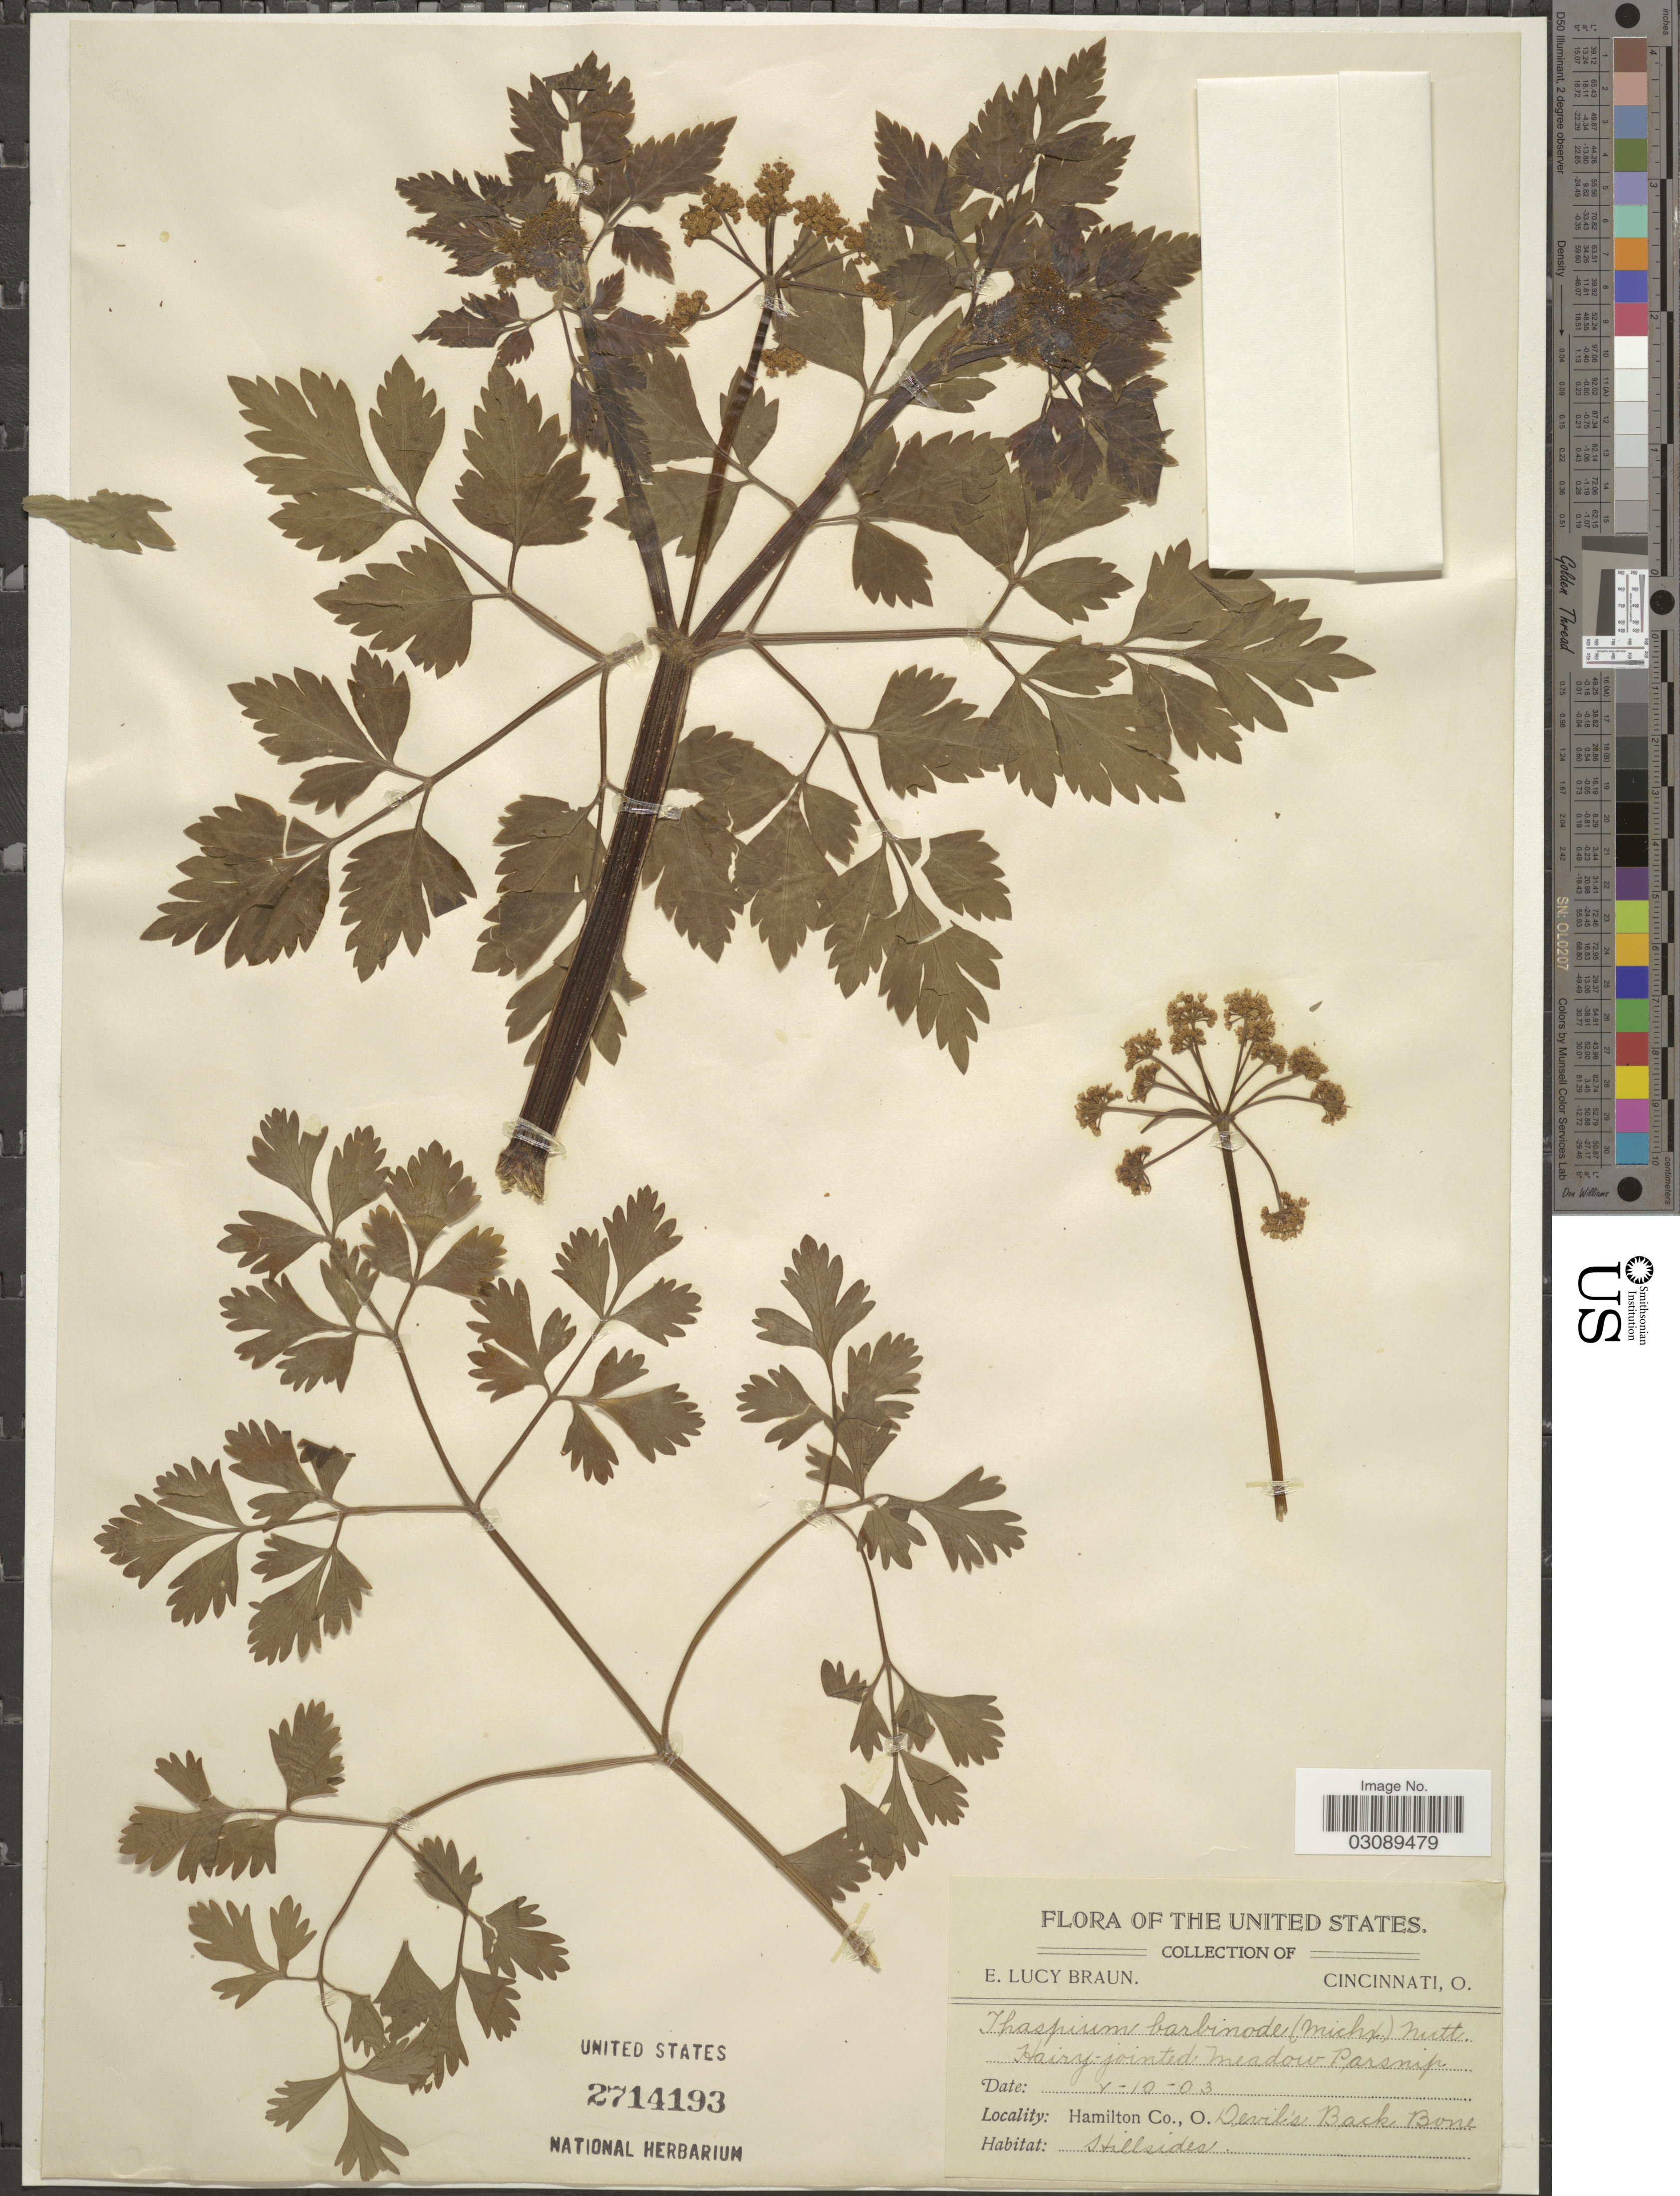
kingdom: Plantae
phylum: Tracheophyta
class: Magnoliopsida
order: Apiales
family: Apiaceae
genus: Thaspium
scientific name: Thaspium barbinode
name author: (Michx.) Nutt.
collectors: E. L. Braun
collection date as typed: Transcribed d/m/y: 10/5/3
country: United States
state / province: Ohio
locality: Hamilton Co. Devil's Back Bone.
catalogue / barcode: US 2714193